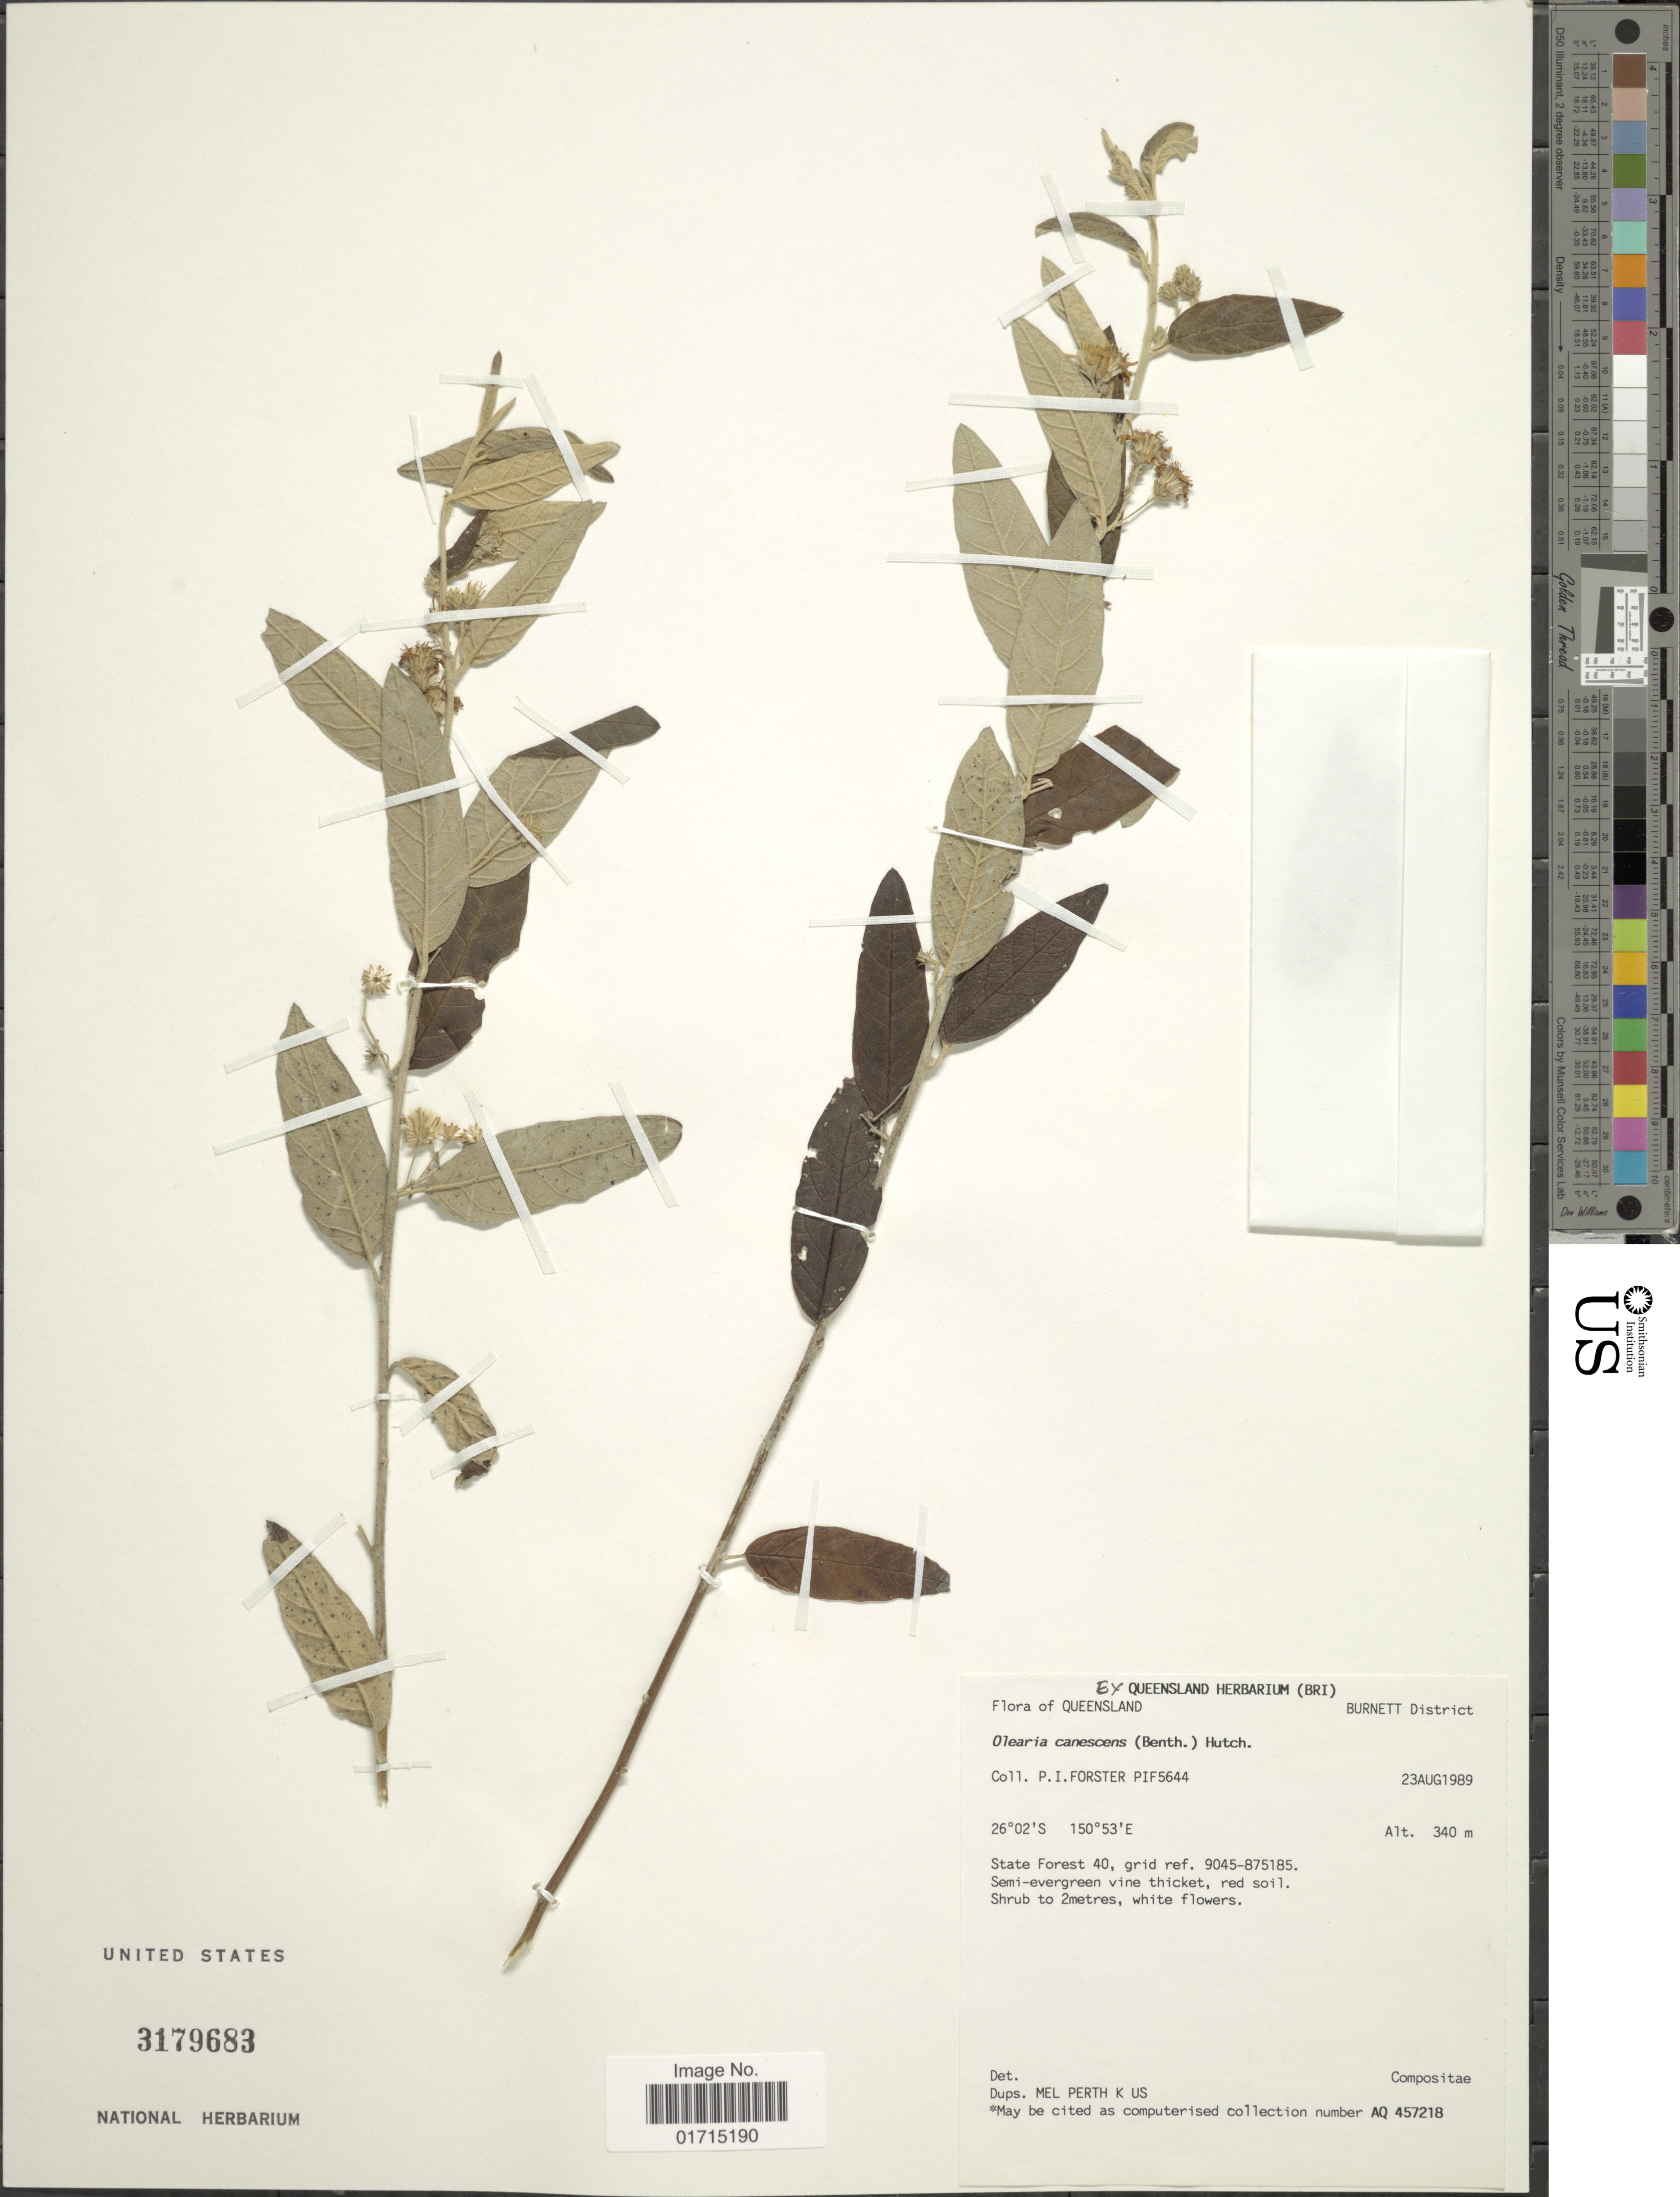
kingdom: Plantae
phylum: Tracheophyta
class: Magnoliopsida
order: Asterales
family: Asteraceae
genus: Olearia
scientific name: Olearia canescens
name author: (Benth.) Hutch.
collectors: P. Forster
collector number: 5644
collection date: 1989-08-23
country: Australia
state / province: Queensland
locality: Burnett District. State Forest 40, grid ref.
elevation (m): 340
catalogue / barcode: US 3179683